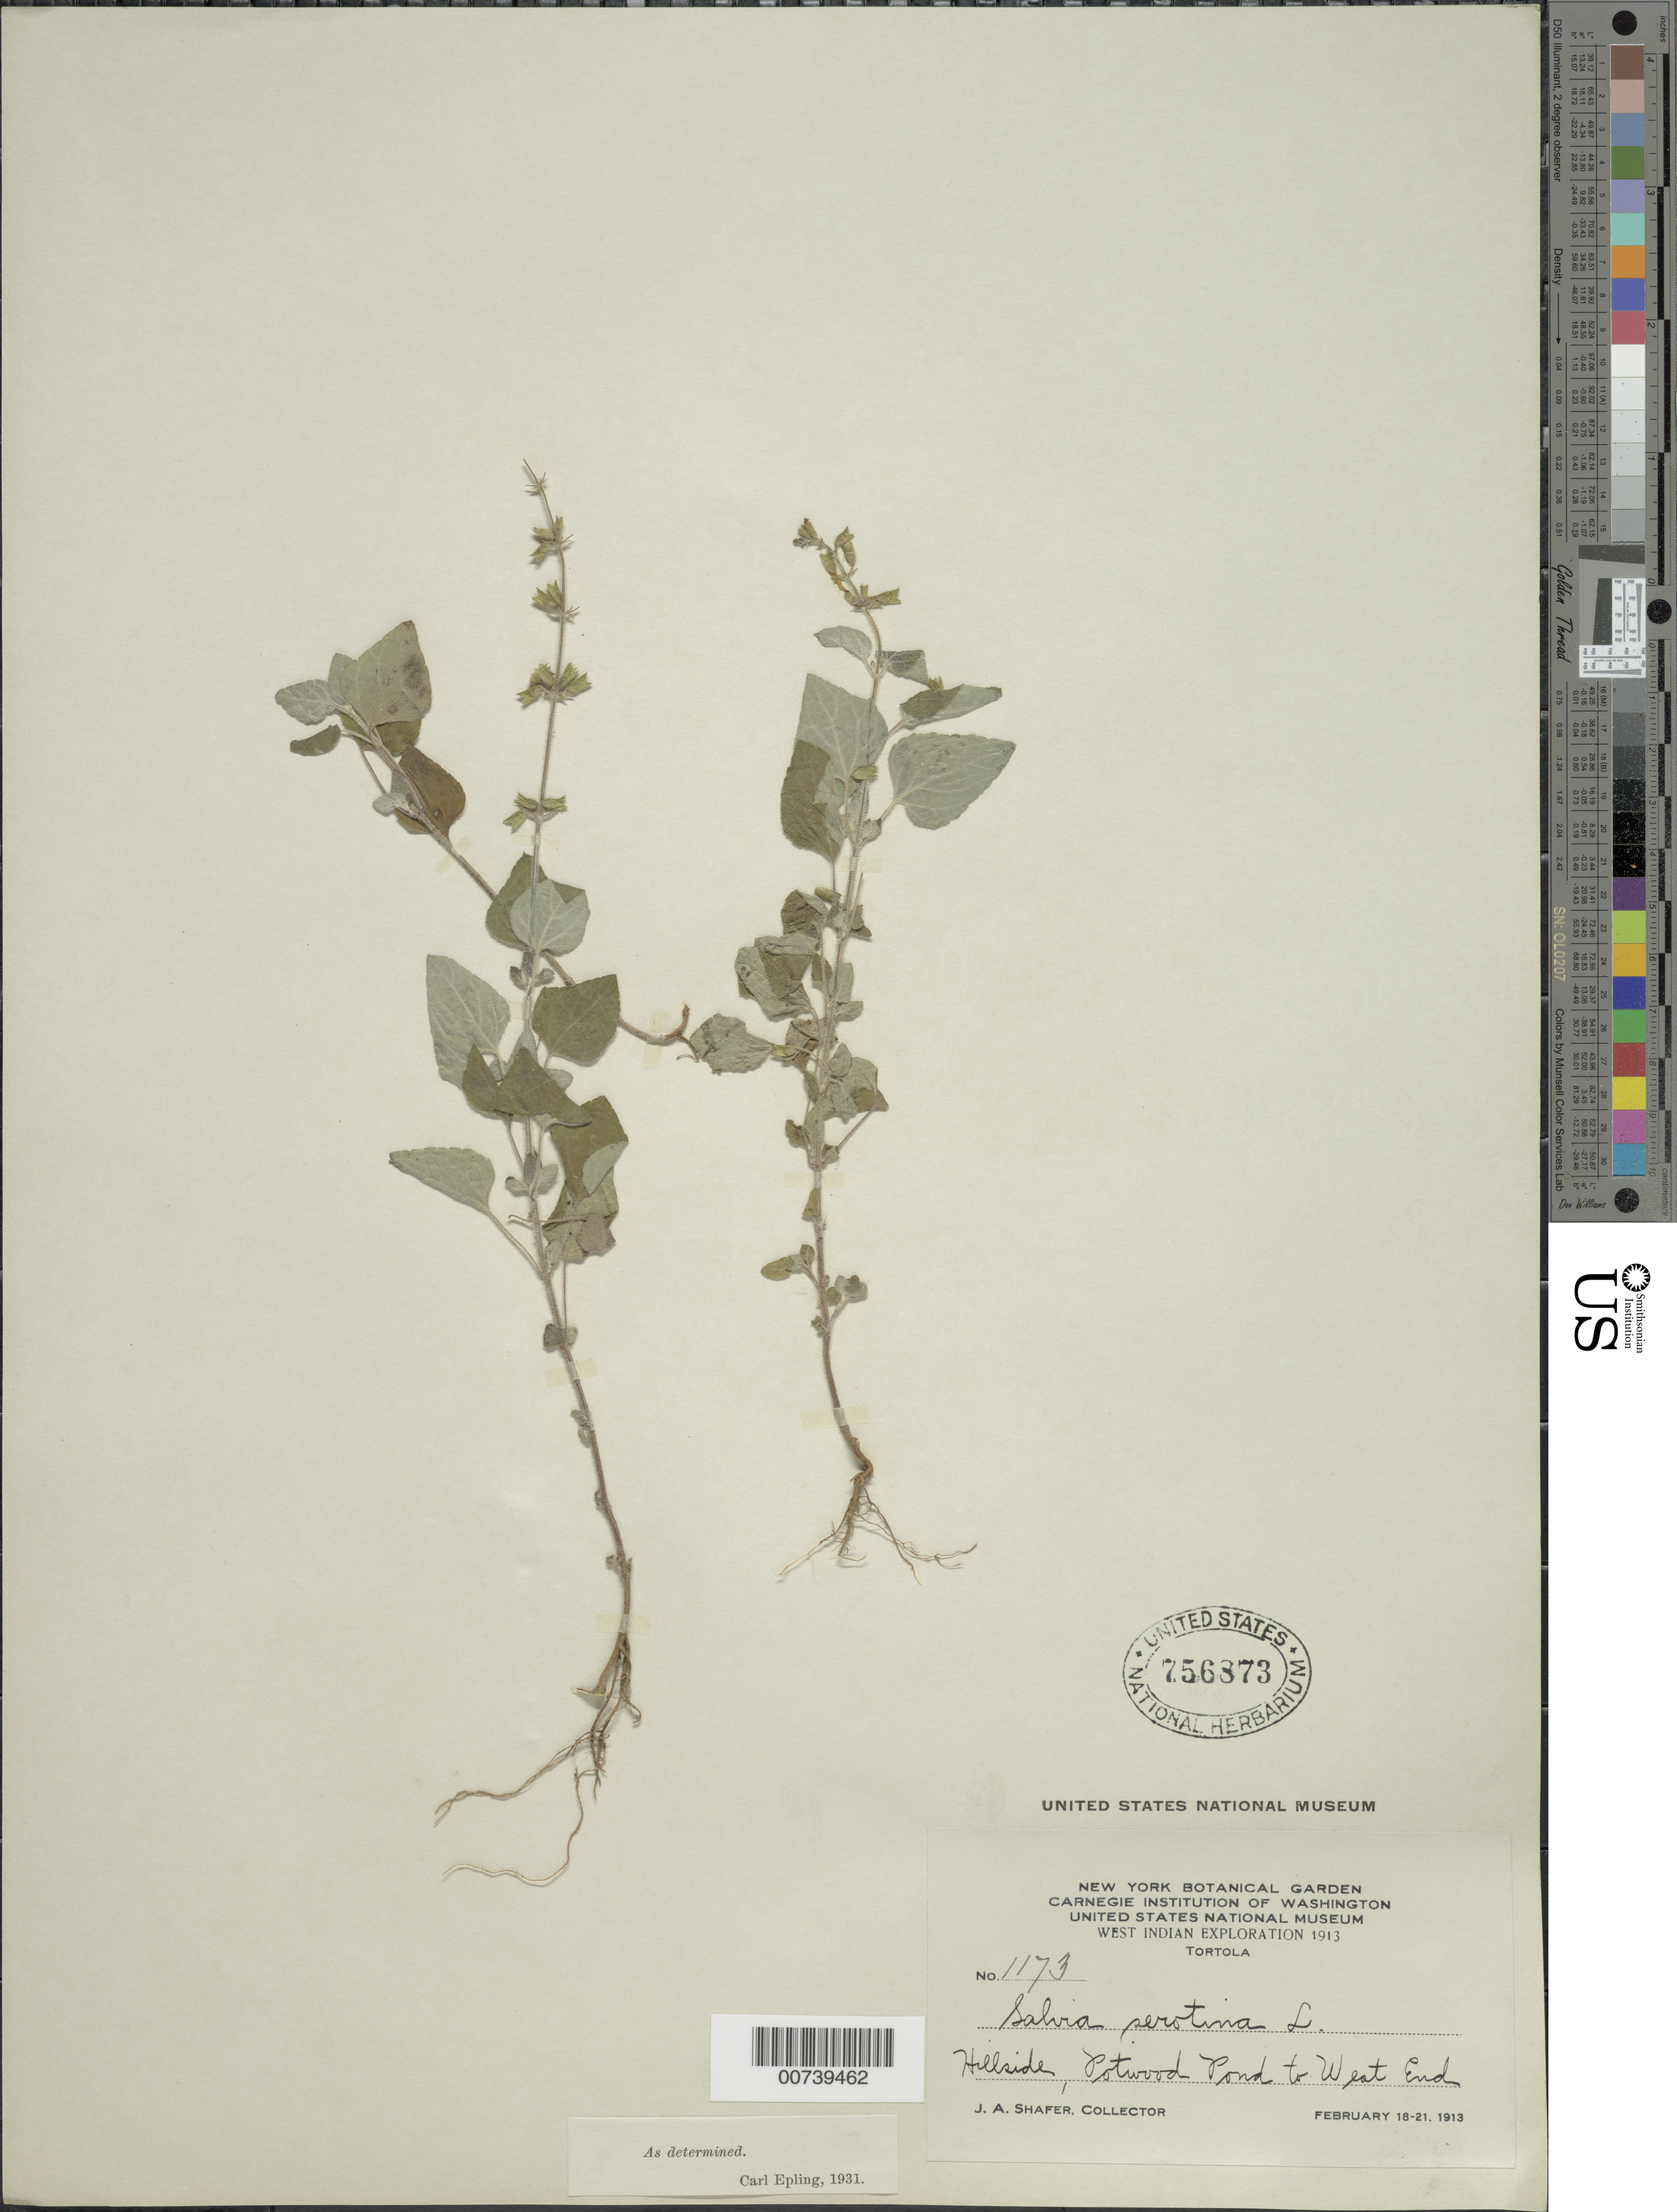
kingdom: Plantae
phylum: Tracheophyta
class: Magnoliopsida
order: Lamiales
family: Lamiaceae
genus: Salvia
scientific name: Salvia serotina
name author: L.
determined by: Epling, C. C.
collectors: J. A. Shafer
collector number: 1173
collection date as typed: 18 Feb 1913 to 21 Feb 1913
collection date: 1913-02-18/1913-02-21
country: British Virgin Islands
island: Tortola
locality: Potwood Pond to West End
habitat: Hillside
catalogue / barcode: US 756873